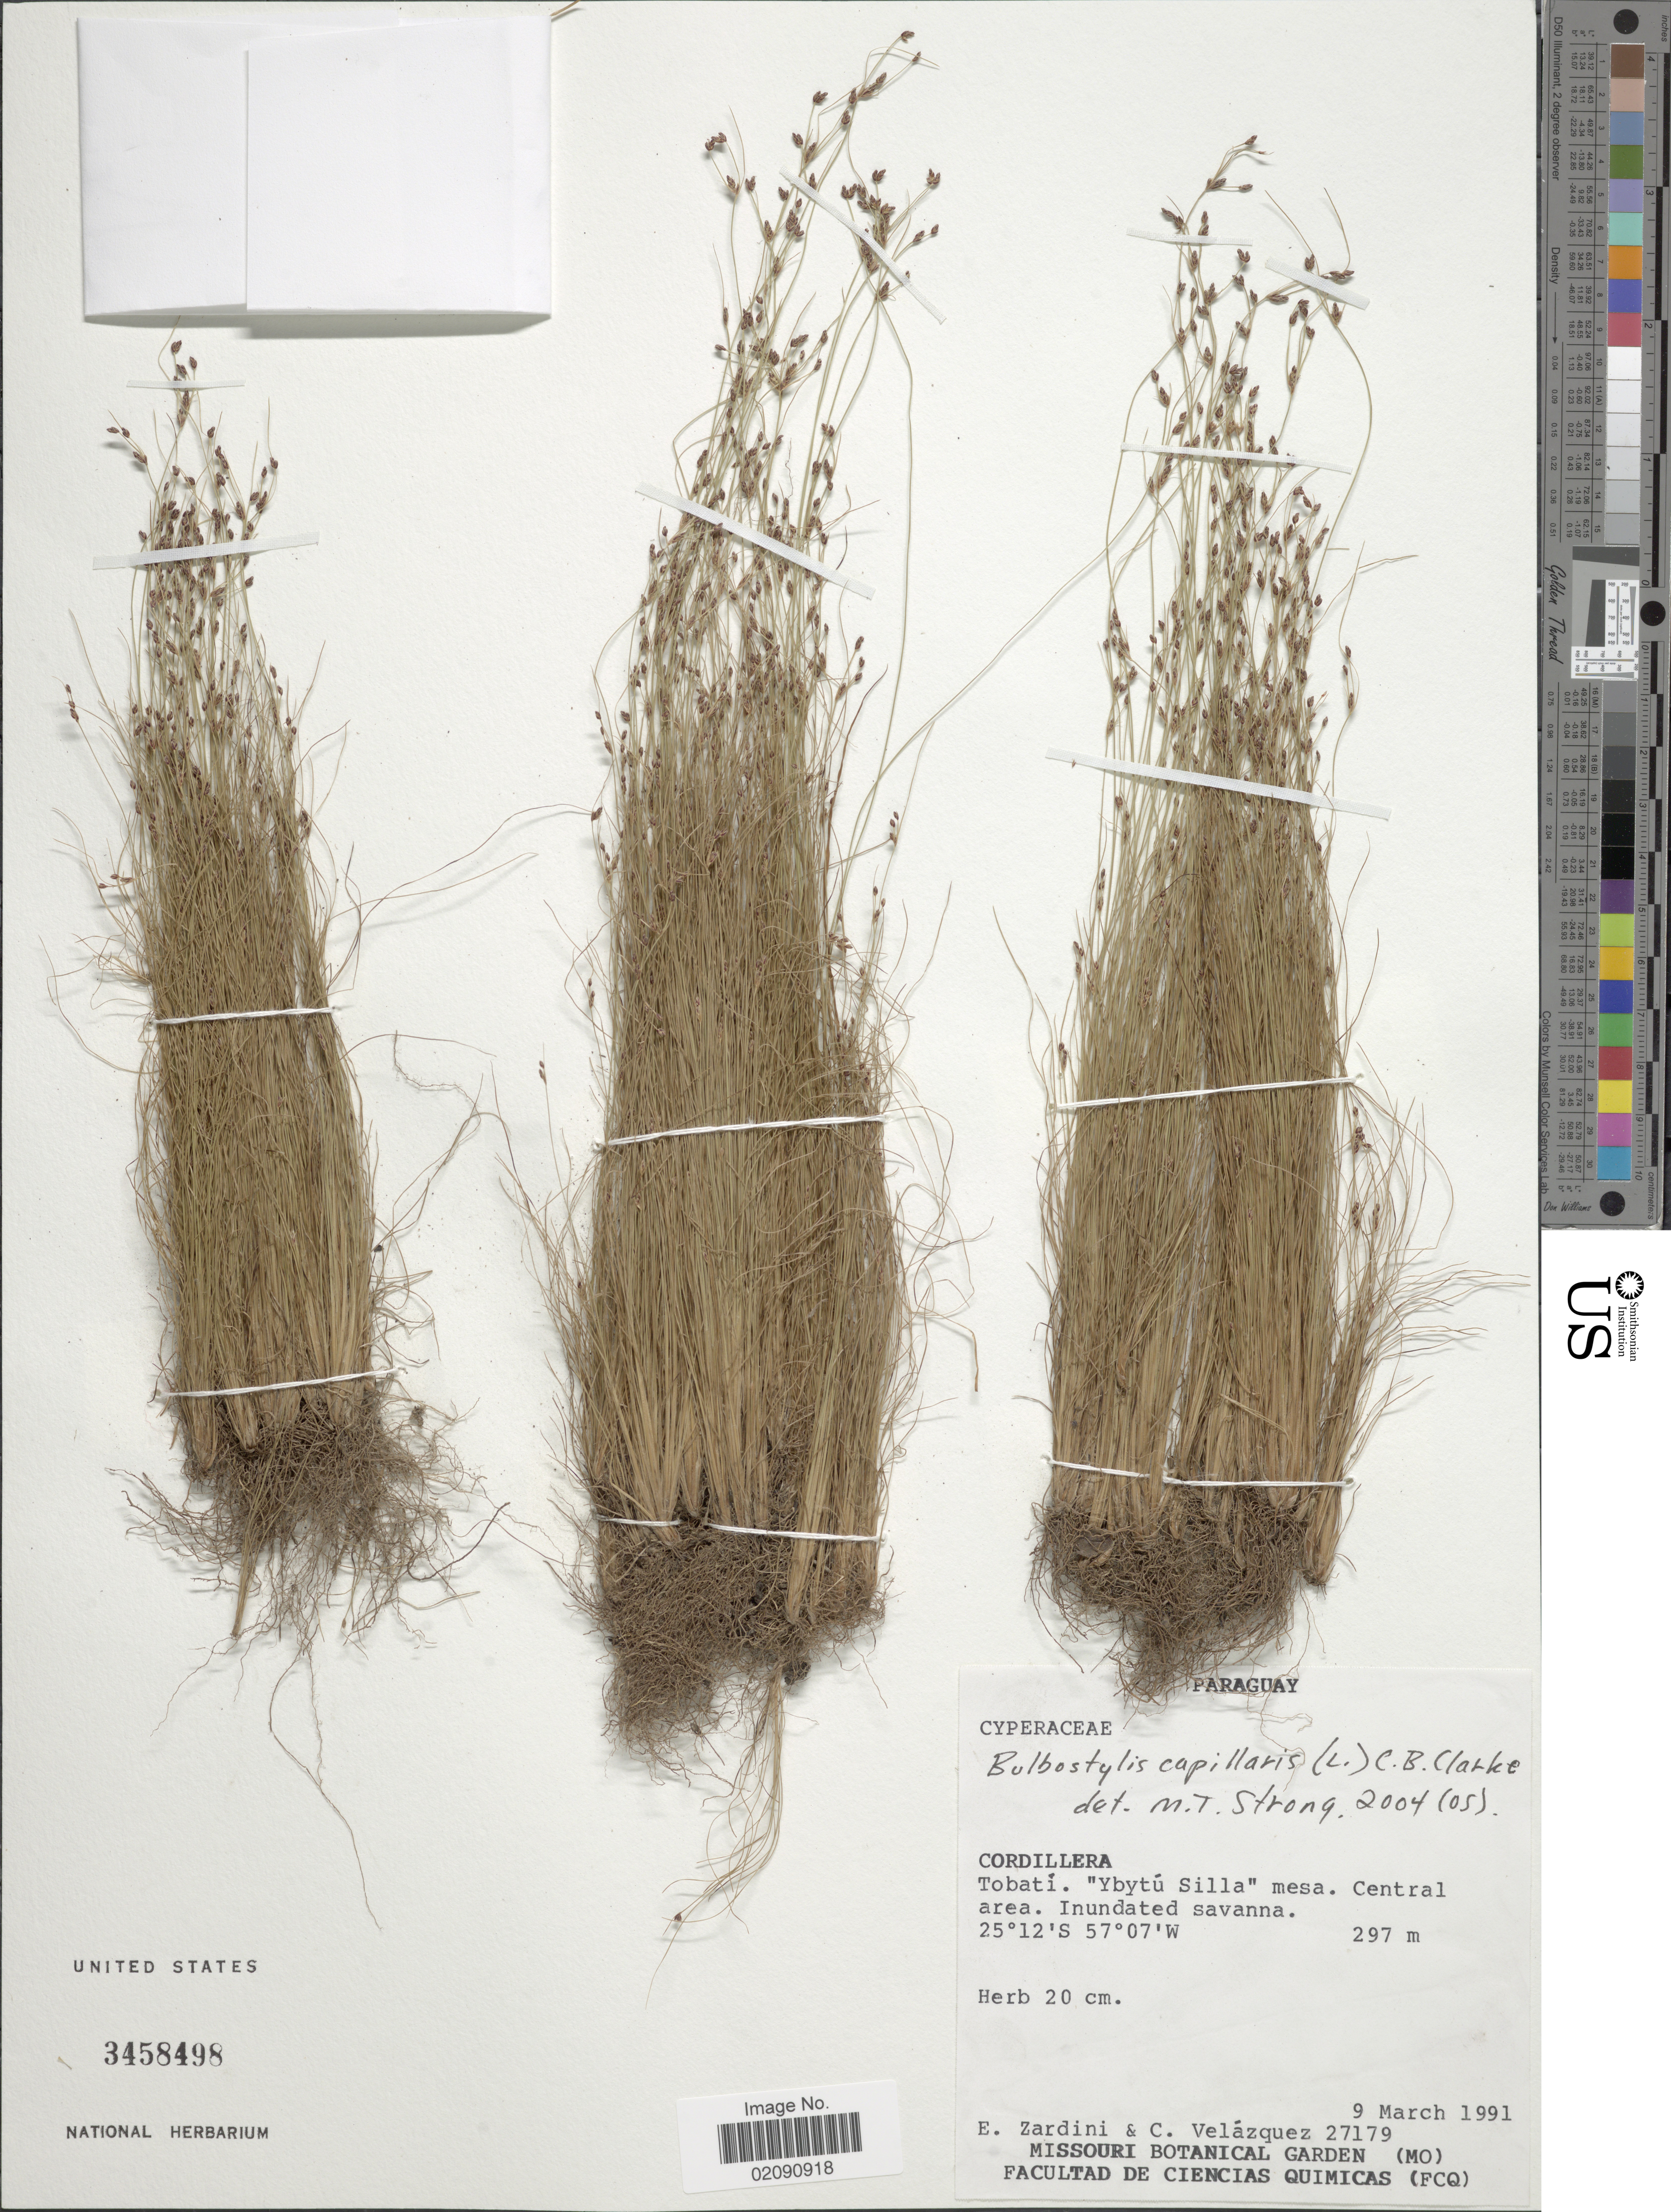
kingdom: Plantae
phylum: Tracheophyta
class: Liliopsida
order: Poales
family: Cyperaceae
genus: Bulbostylis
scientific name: Bulbostylis communis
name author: M. G. López & D.A. Simpson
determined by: Maciel-Silva, J. F.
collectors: E. M. Zardini & C. Velázquez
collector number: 27179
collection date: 1991-03-09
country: Paraguay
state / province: Cordillera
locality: Tobati, "Ybytú Silla"mesa, Central area.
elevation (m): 297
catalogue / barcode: US 3458498